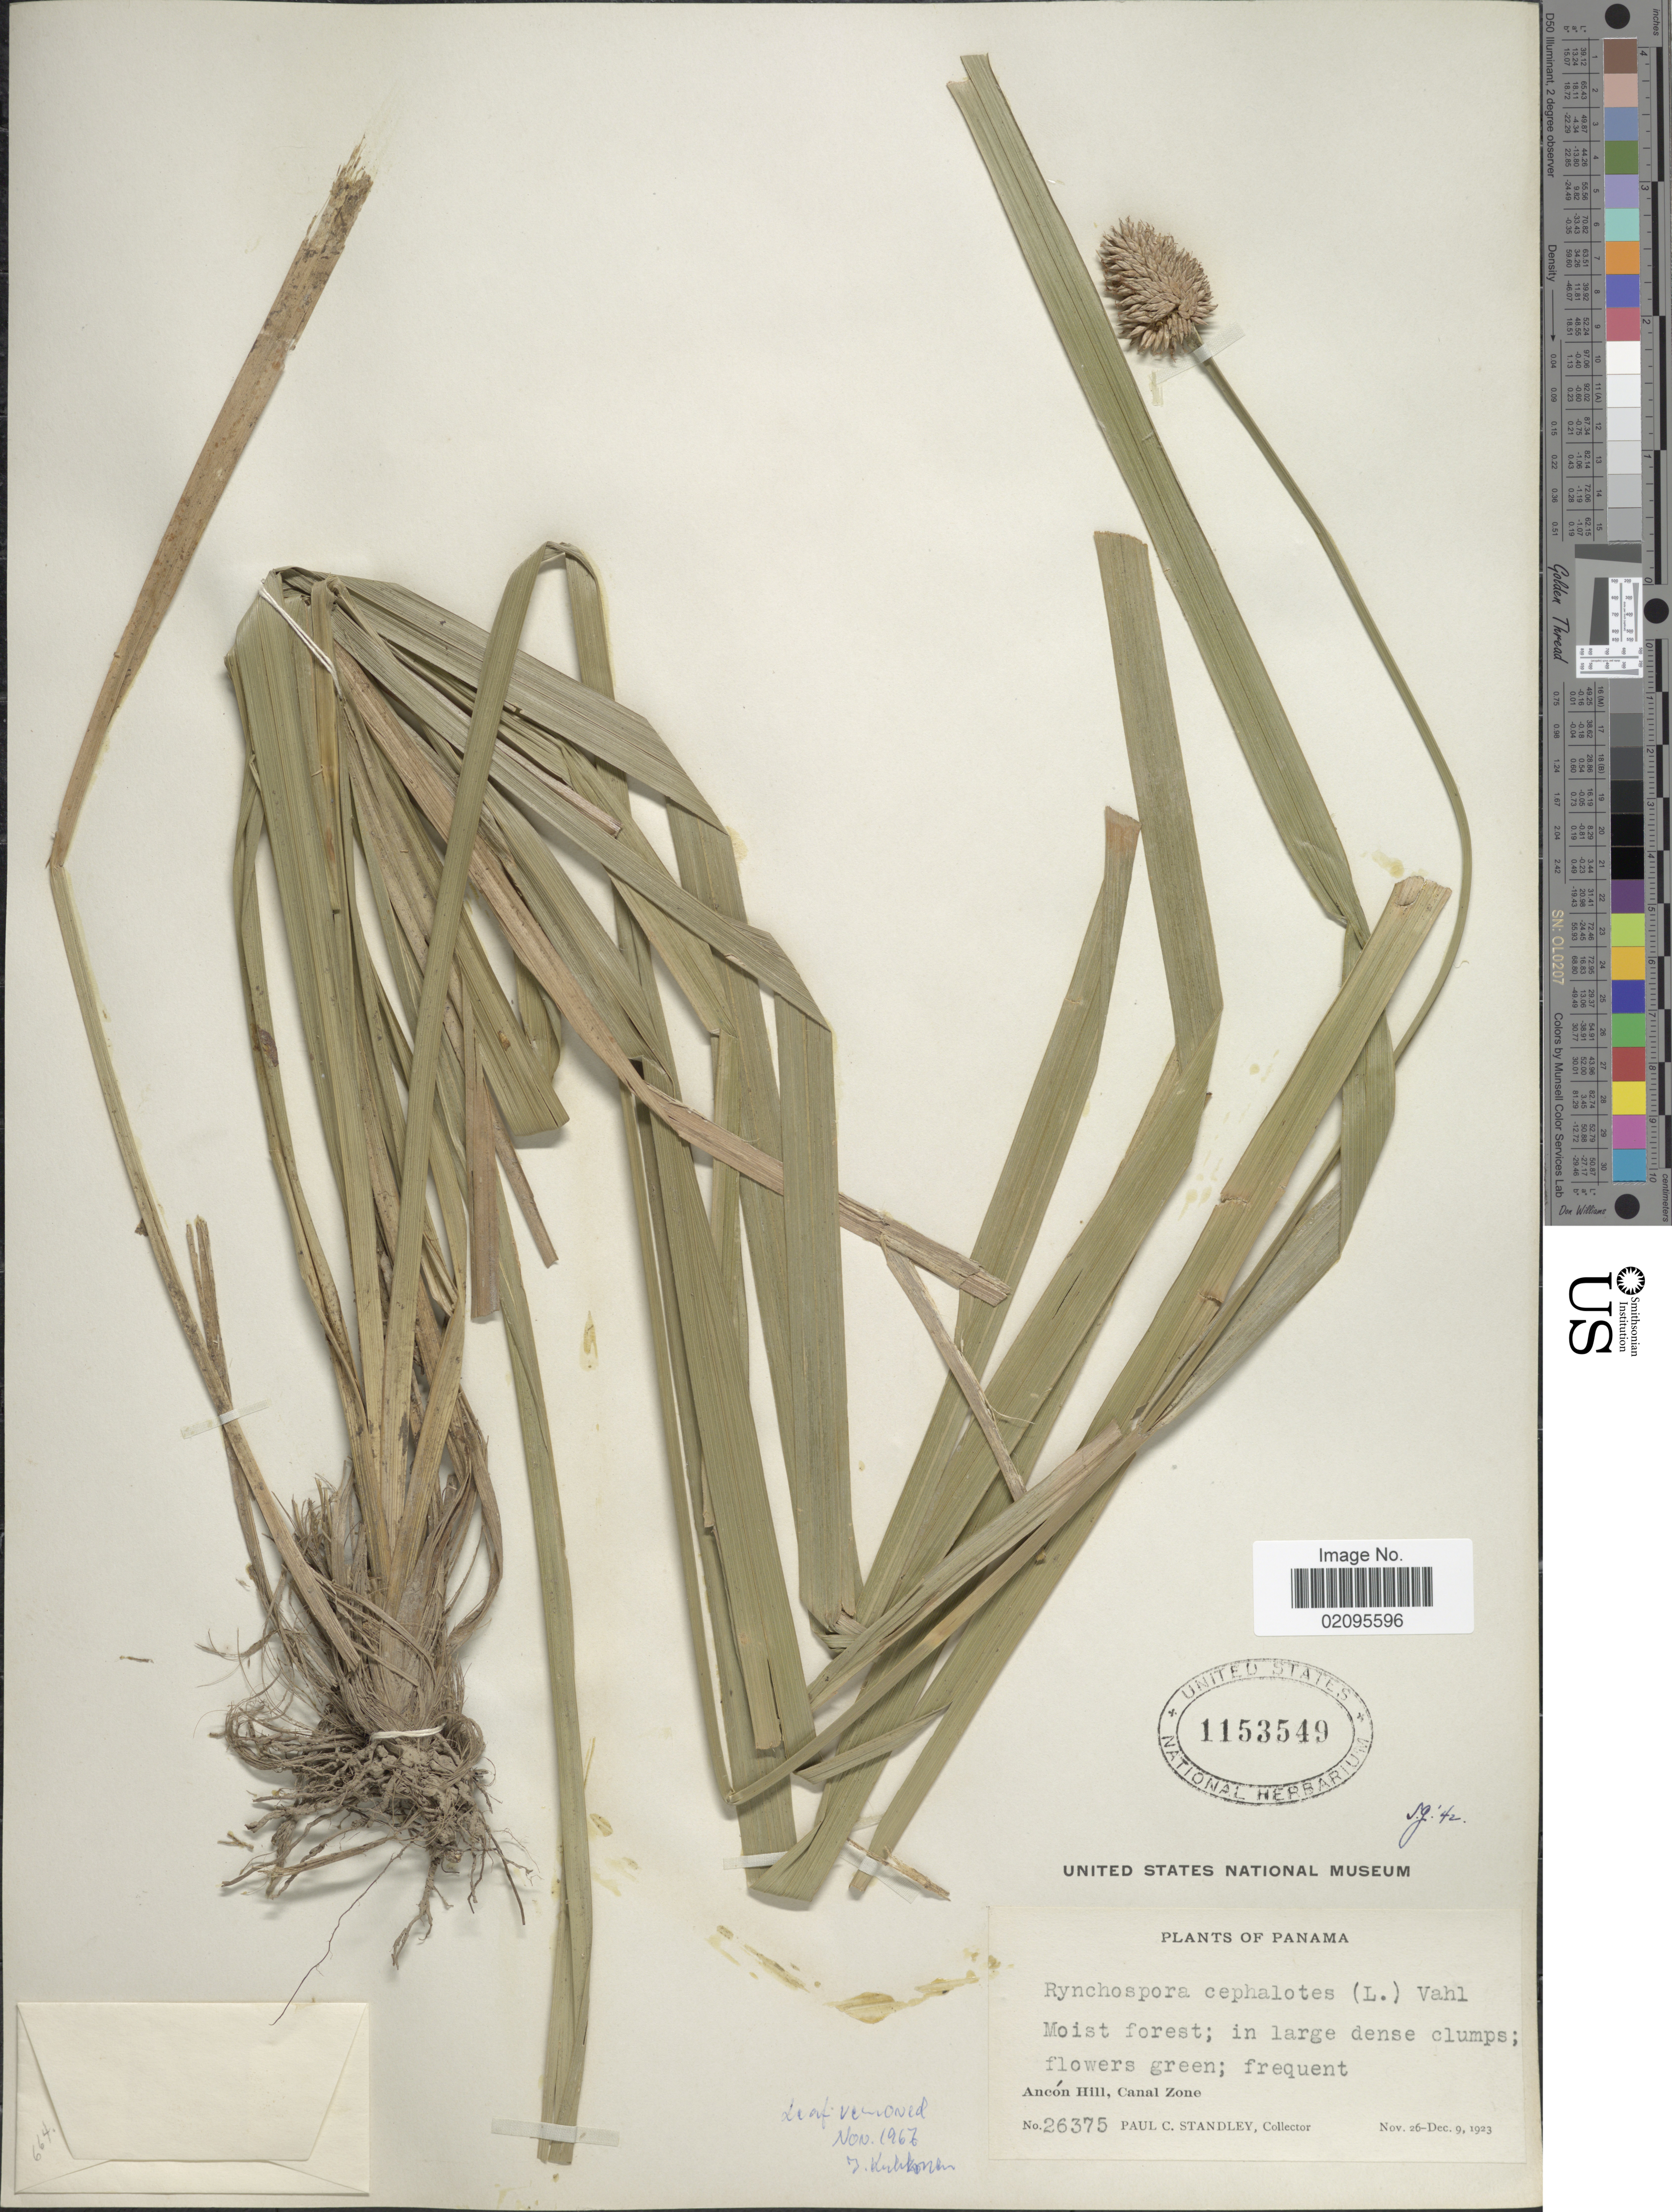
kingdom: Plantae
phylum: Tracheophyta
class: Liliopsida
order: Poales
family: Cyperaceae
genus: Rhynchospora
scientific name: Rhynchospora cephalotes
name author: (L.) Vahl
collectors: P. C. Standley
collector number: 26375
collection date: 1923-11-26/1923-12-09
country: Panama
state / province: Colón / Panamá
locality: Moist forest, Ancon Hill, Canal Zone.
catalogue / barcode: US 1153549